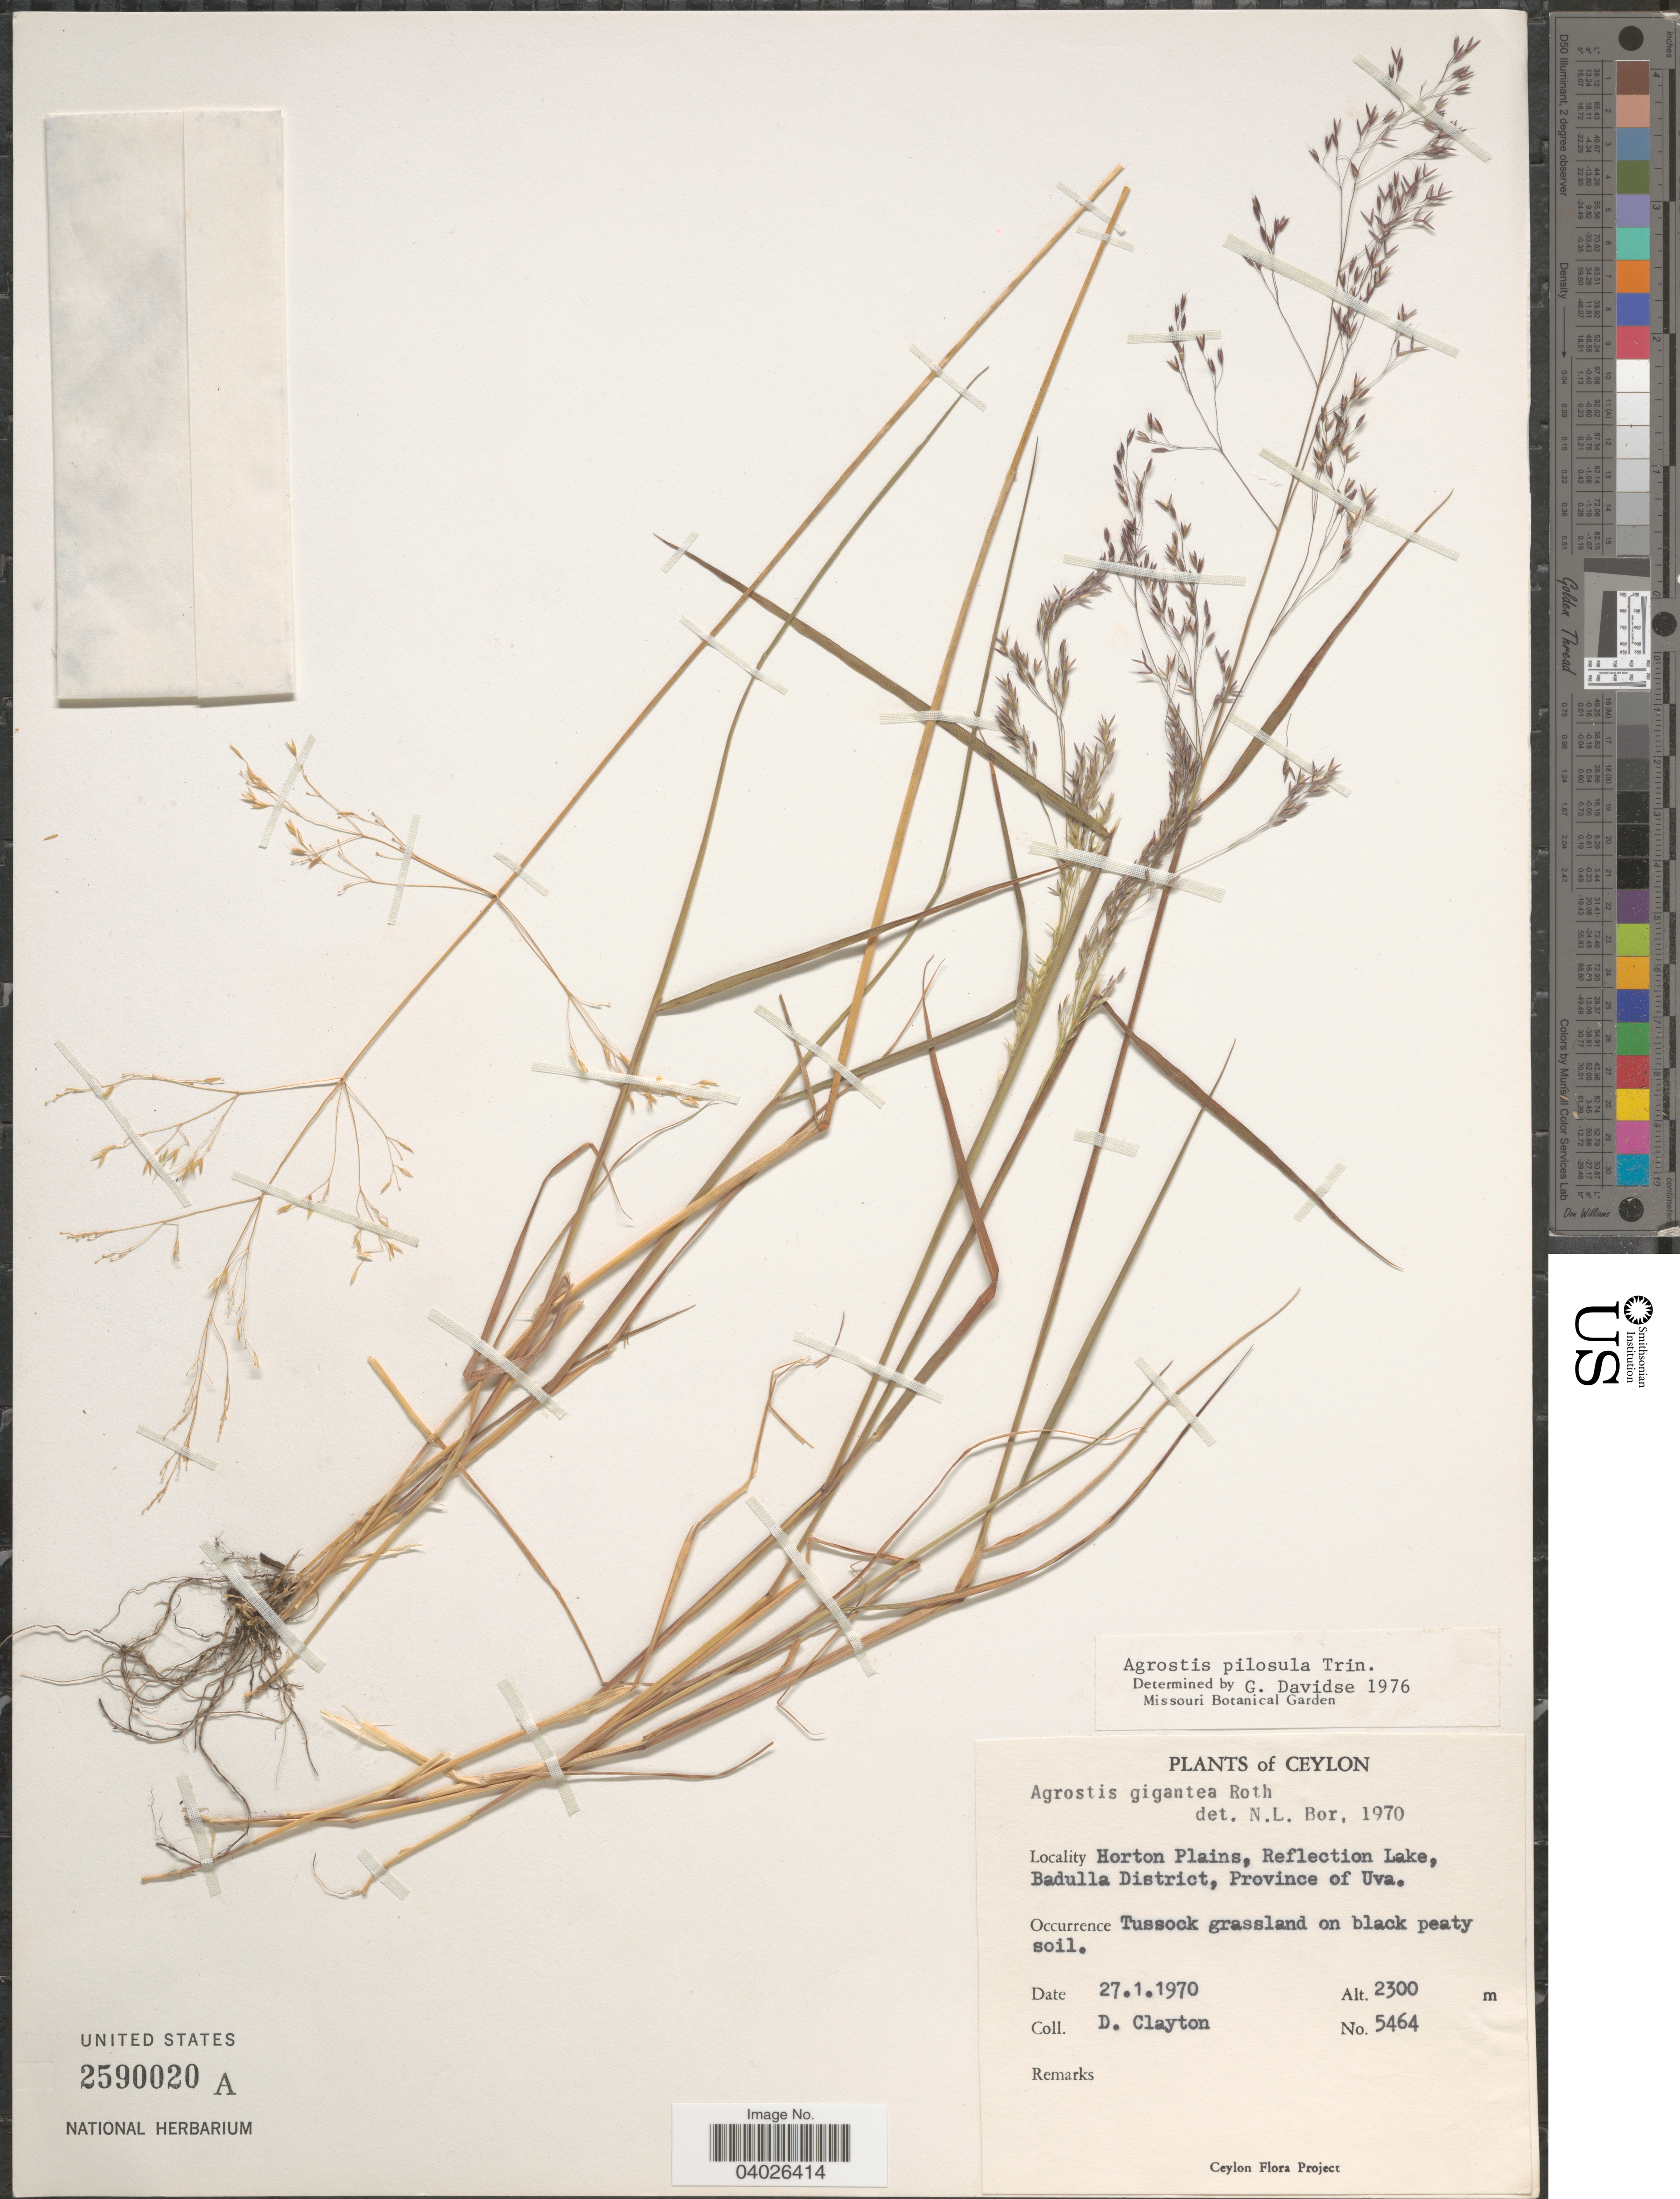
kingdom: Plantae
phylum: Tracheophyta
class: Liliopsida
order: Poales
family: Poaceae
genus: Agrostis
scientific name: Agrostis pilosula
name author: Trin.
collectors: D. Clayton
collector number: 5464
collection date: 1970-01-27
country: Sri Lanka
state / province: Uva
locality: Ceylon. Horton Plains, Reflection Lake, Badulla District.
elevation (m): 2300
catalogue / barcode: US 2590020A